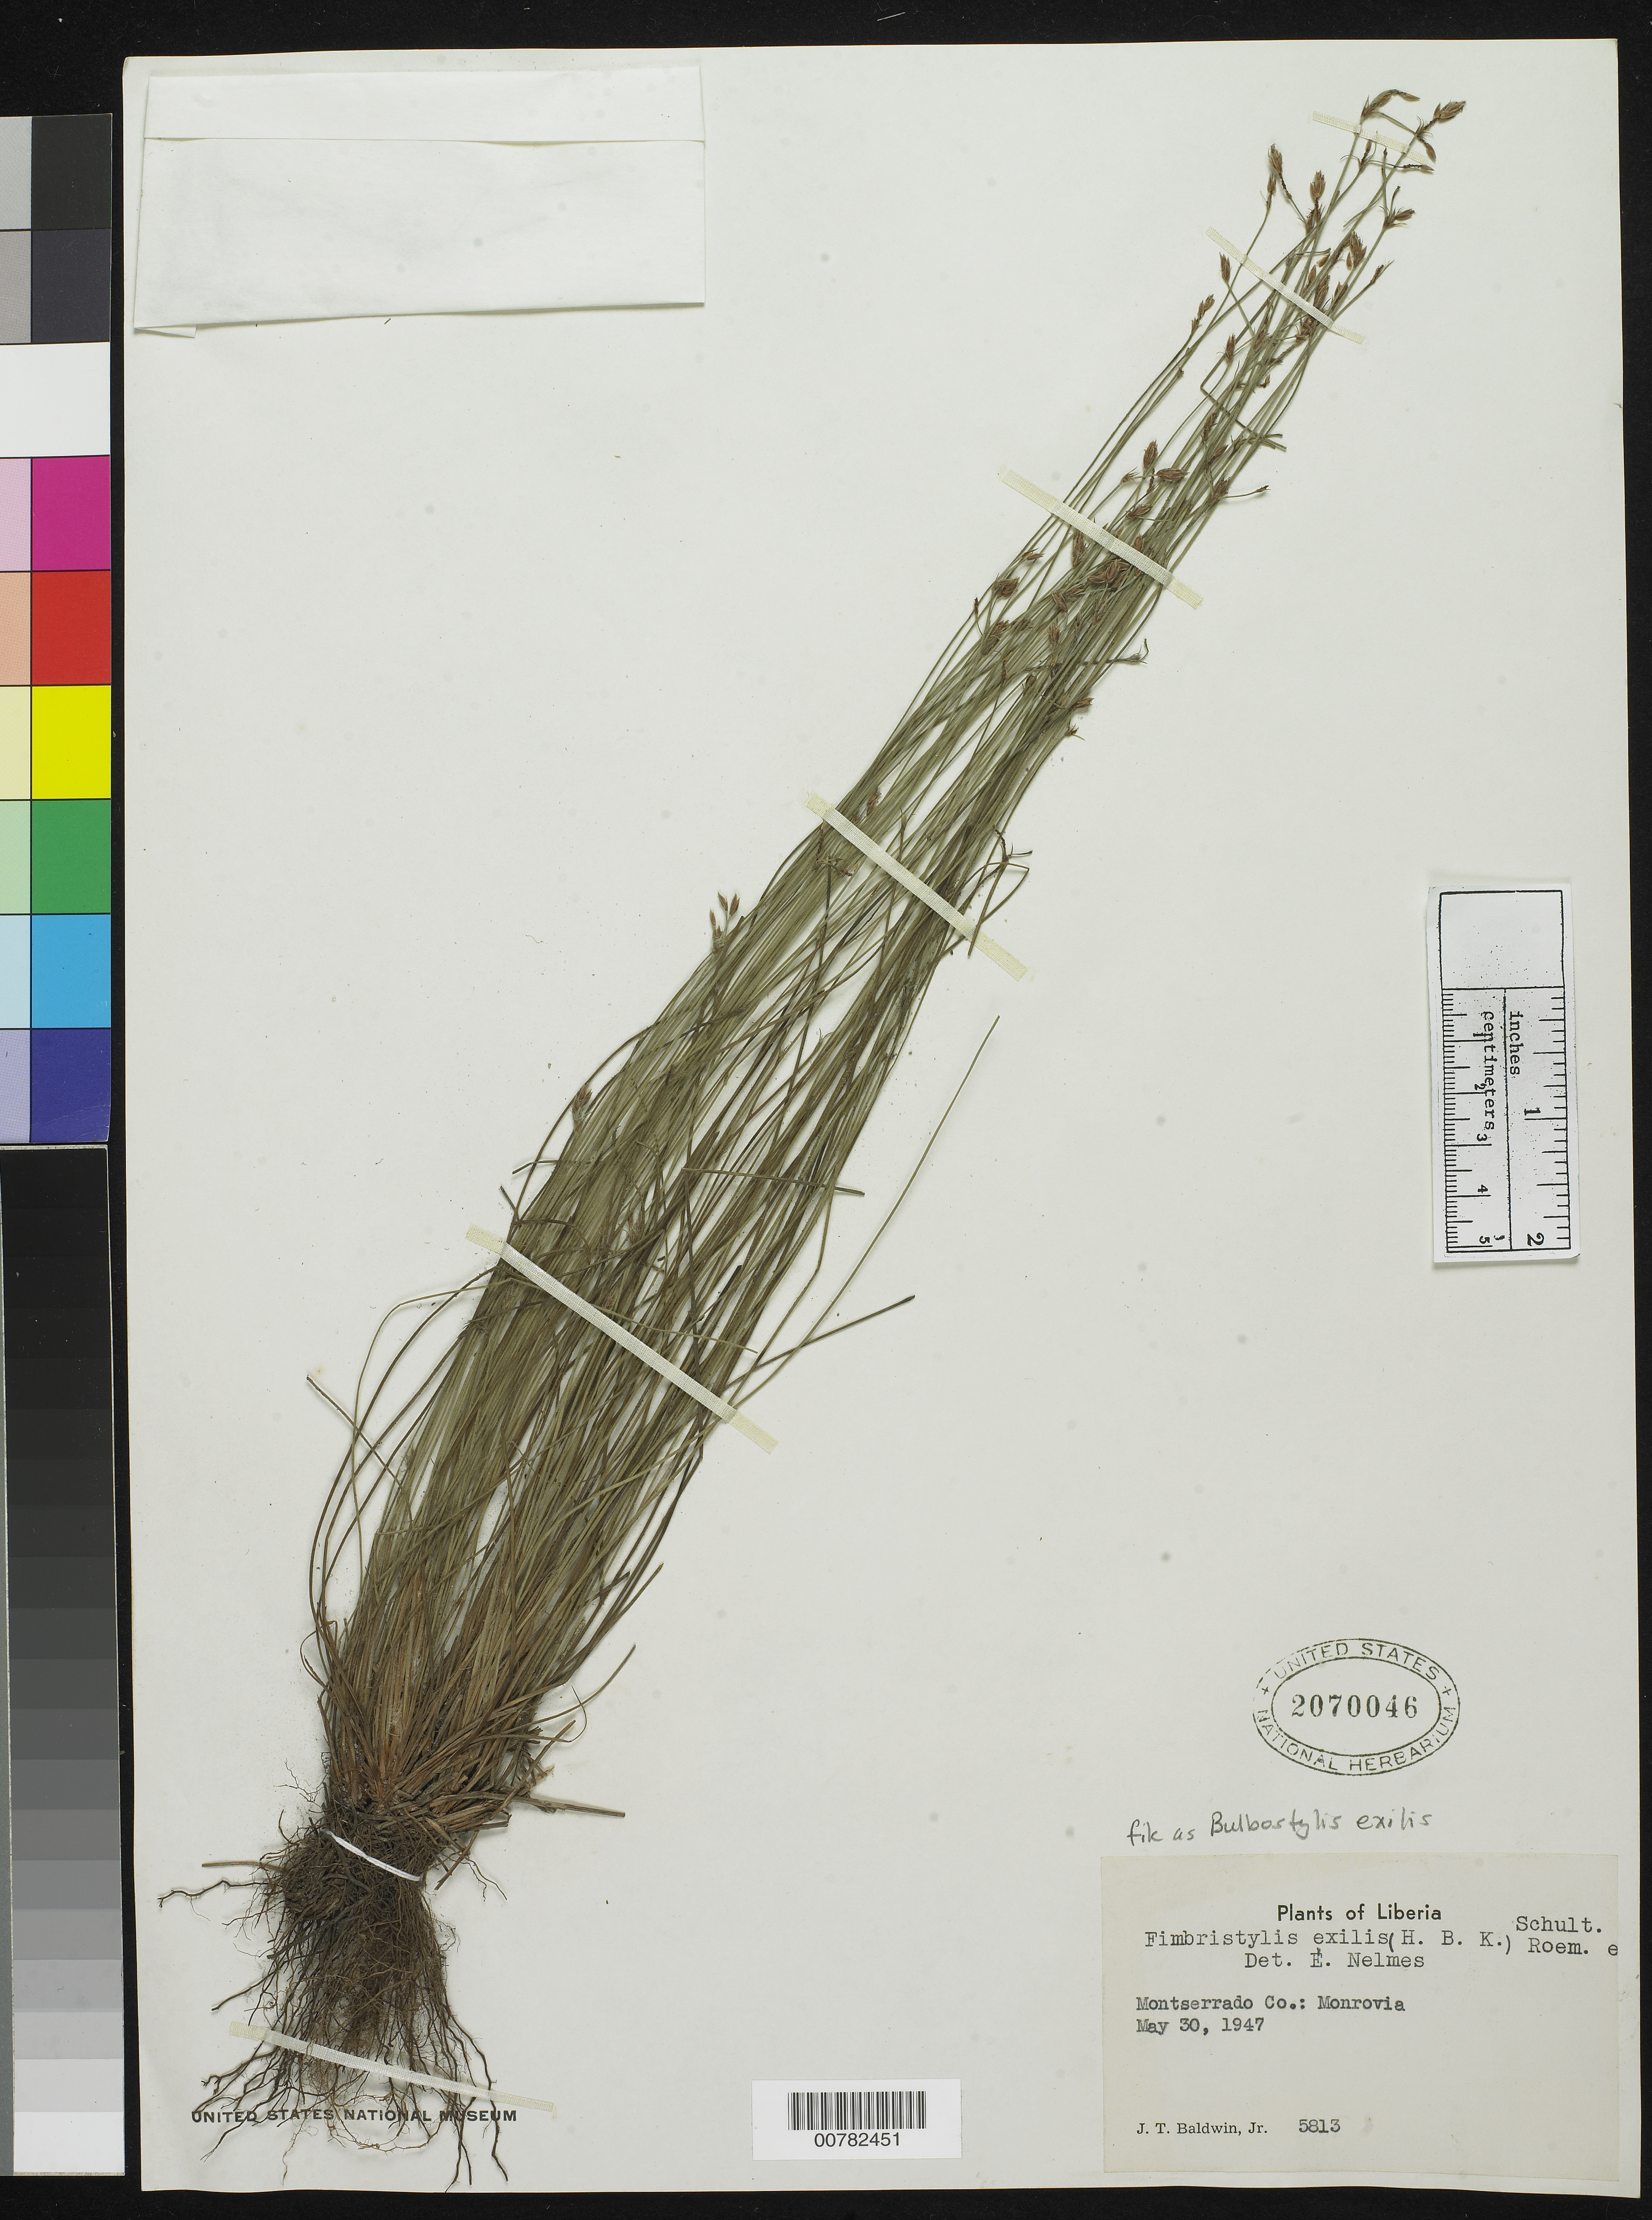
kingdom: Plantae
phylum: Tracheophyta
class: Liliopsida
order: Poales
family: Cyperaceae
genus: Bulbostylis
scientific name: Bulbostylis hispidula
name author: (Vahl) R.W. Haines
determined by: Strong, Mark T., (BOT), Smithsonian Institution - National Museum of Natural History (UNITED STATES)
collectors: J. T. Baldwin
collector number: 5813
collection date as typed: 30 May 1947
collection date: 1947-05-30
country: Liberia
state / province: Montserrado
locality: Monrovia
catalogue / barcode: US 2070046